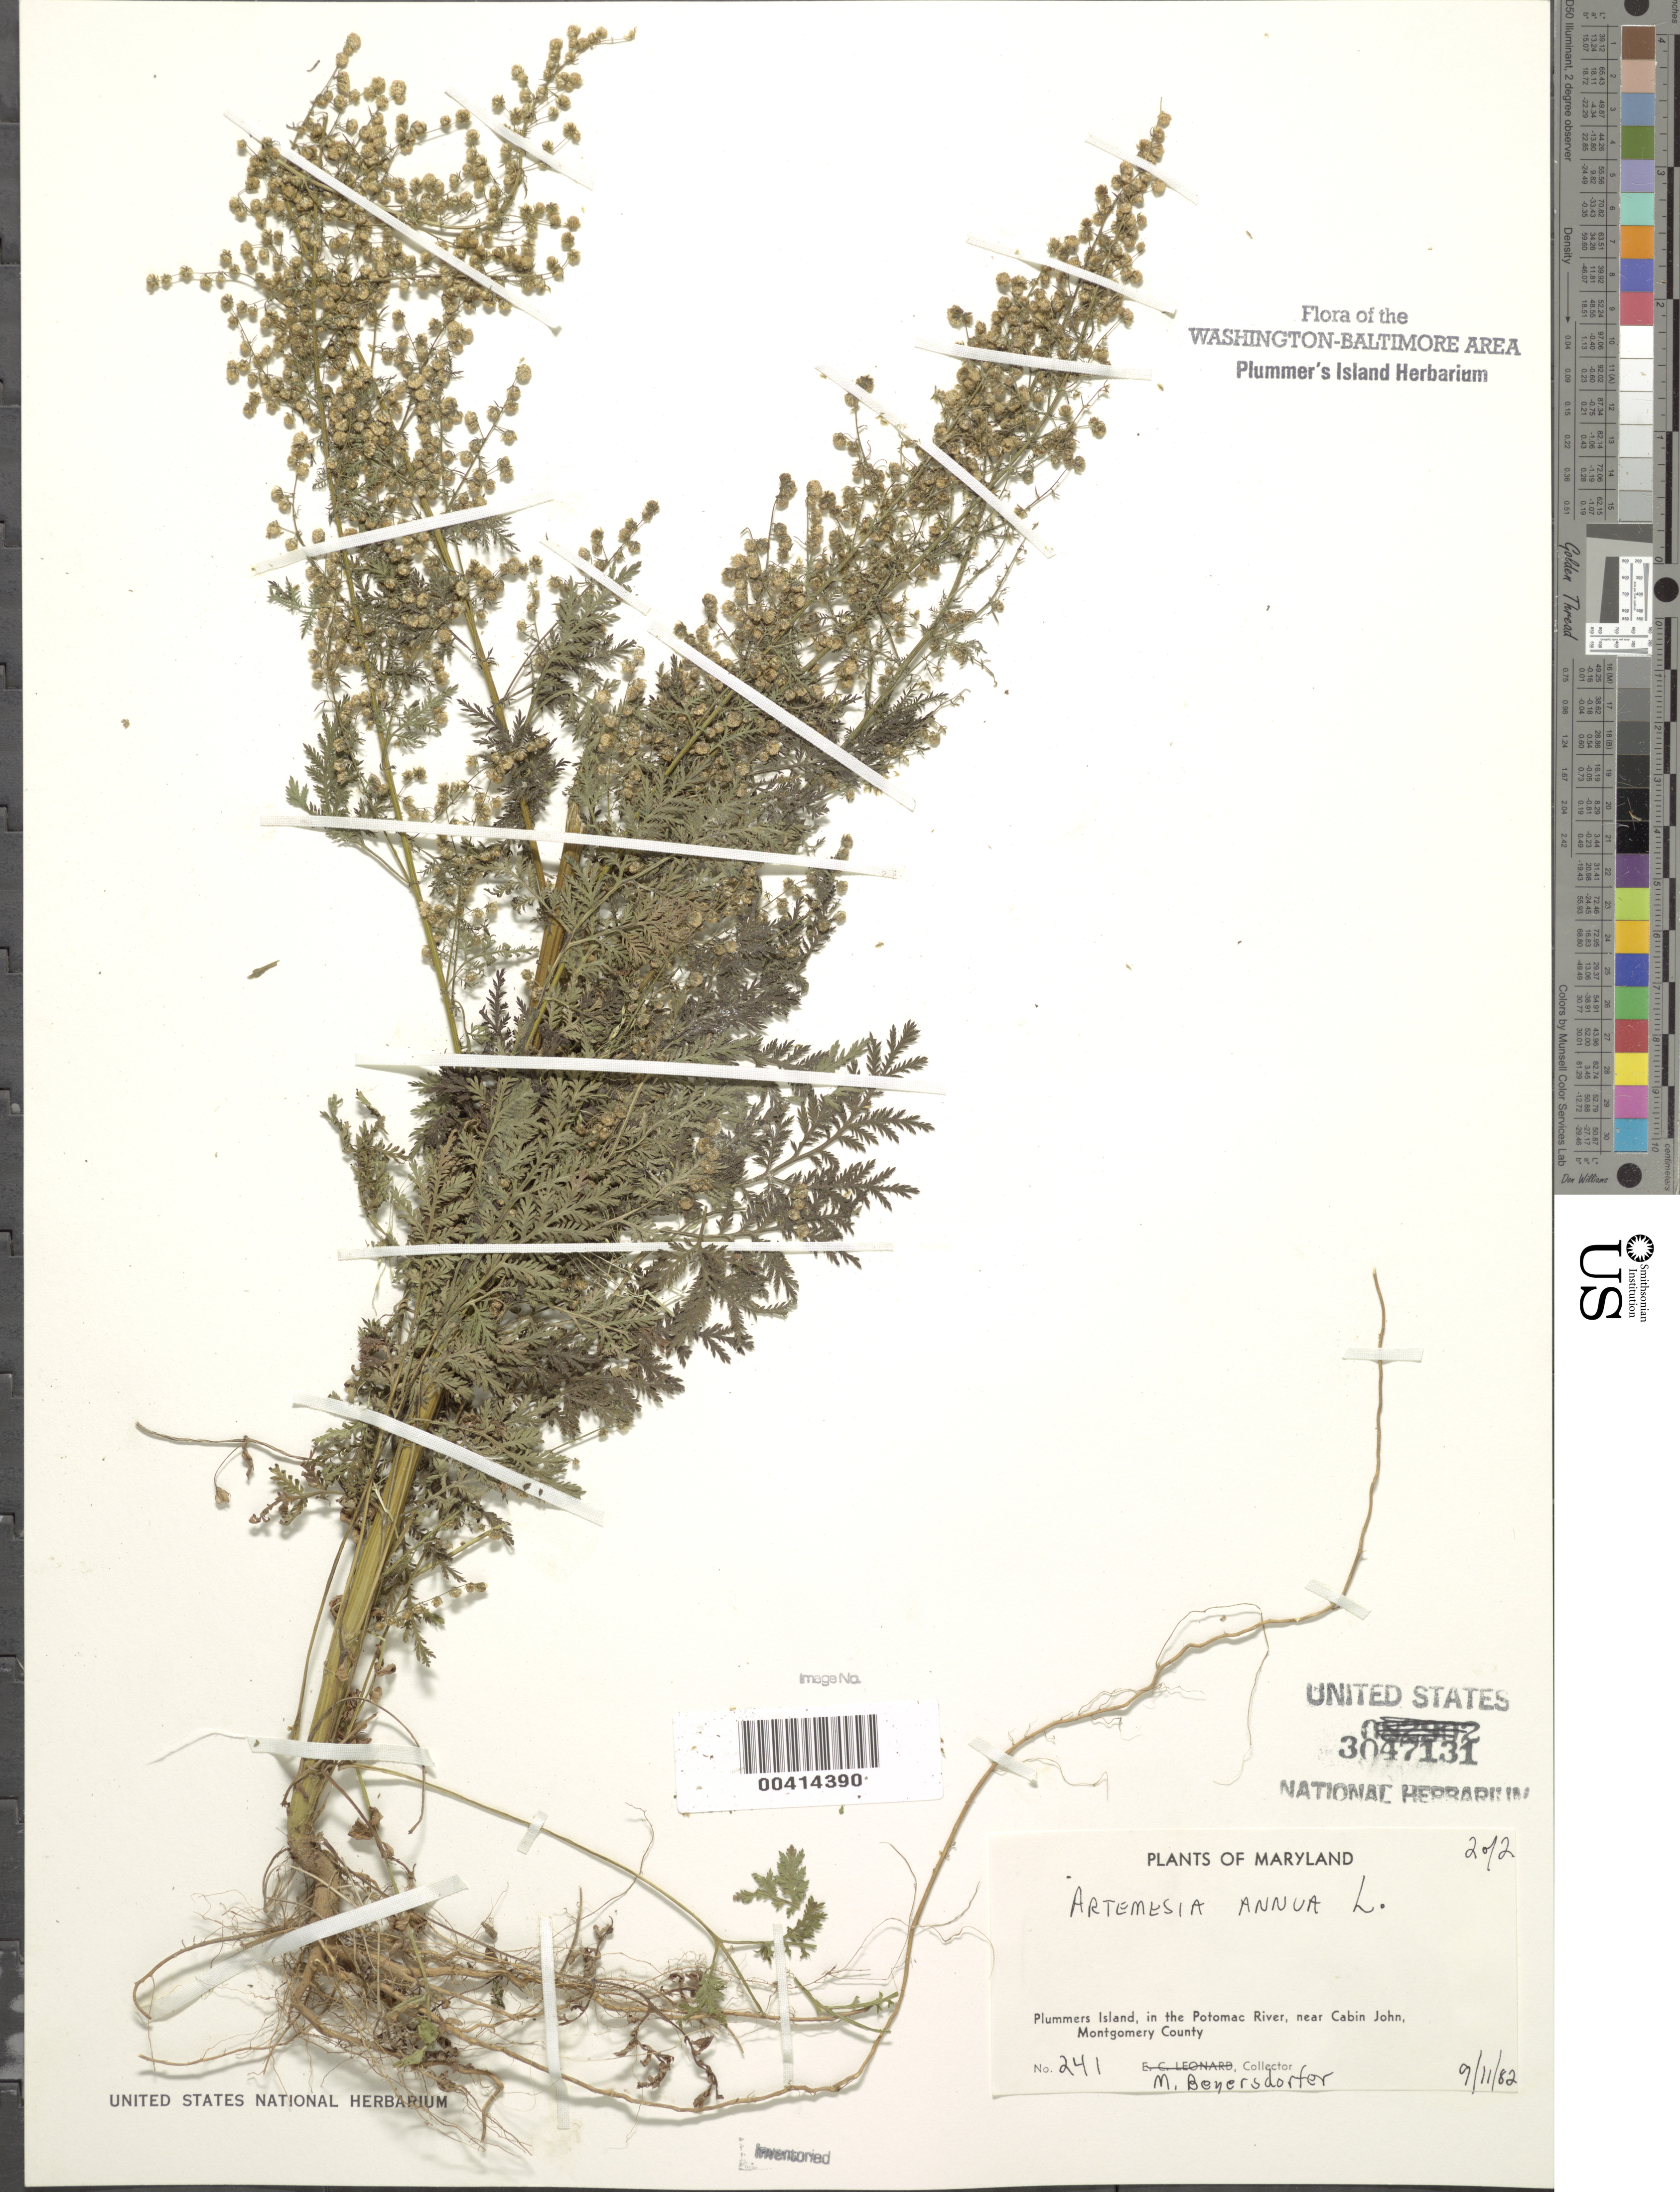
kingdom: Plantae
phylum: Tracheophyta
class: Magnoliopsida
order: Asterales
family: Asteraceae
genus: Artemisia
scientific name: Artemisia annua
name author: L.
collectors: M. Beyersdorfer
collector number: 241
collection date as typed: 11 Sep 1982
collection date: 1982-09-11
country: United States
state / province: Maryland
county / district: Montgomery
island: Plummers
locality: Plummer's Island, near Cabin John C. & O. Canal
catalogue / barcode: US 3047131